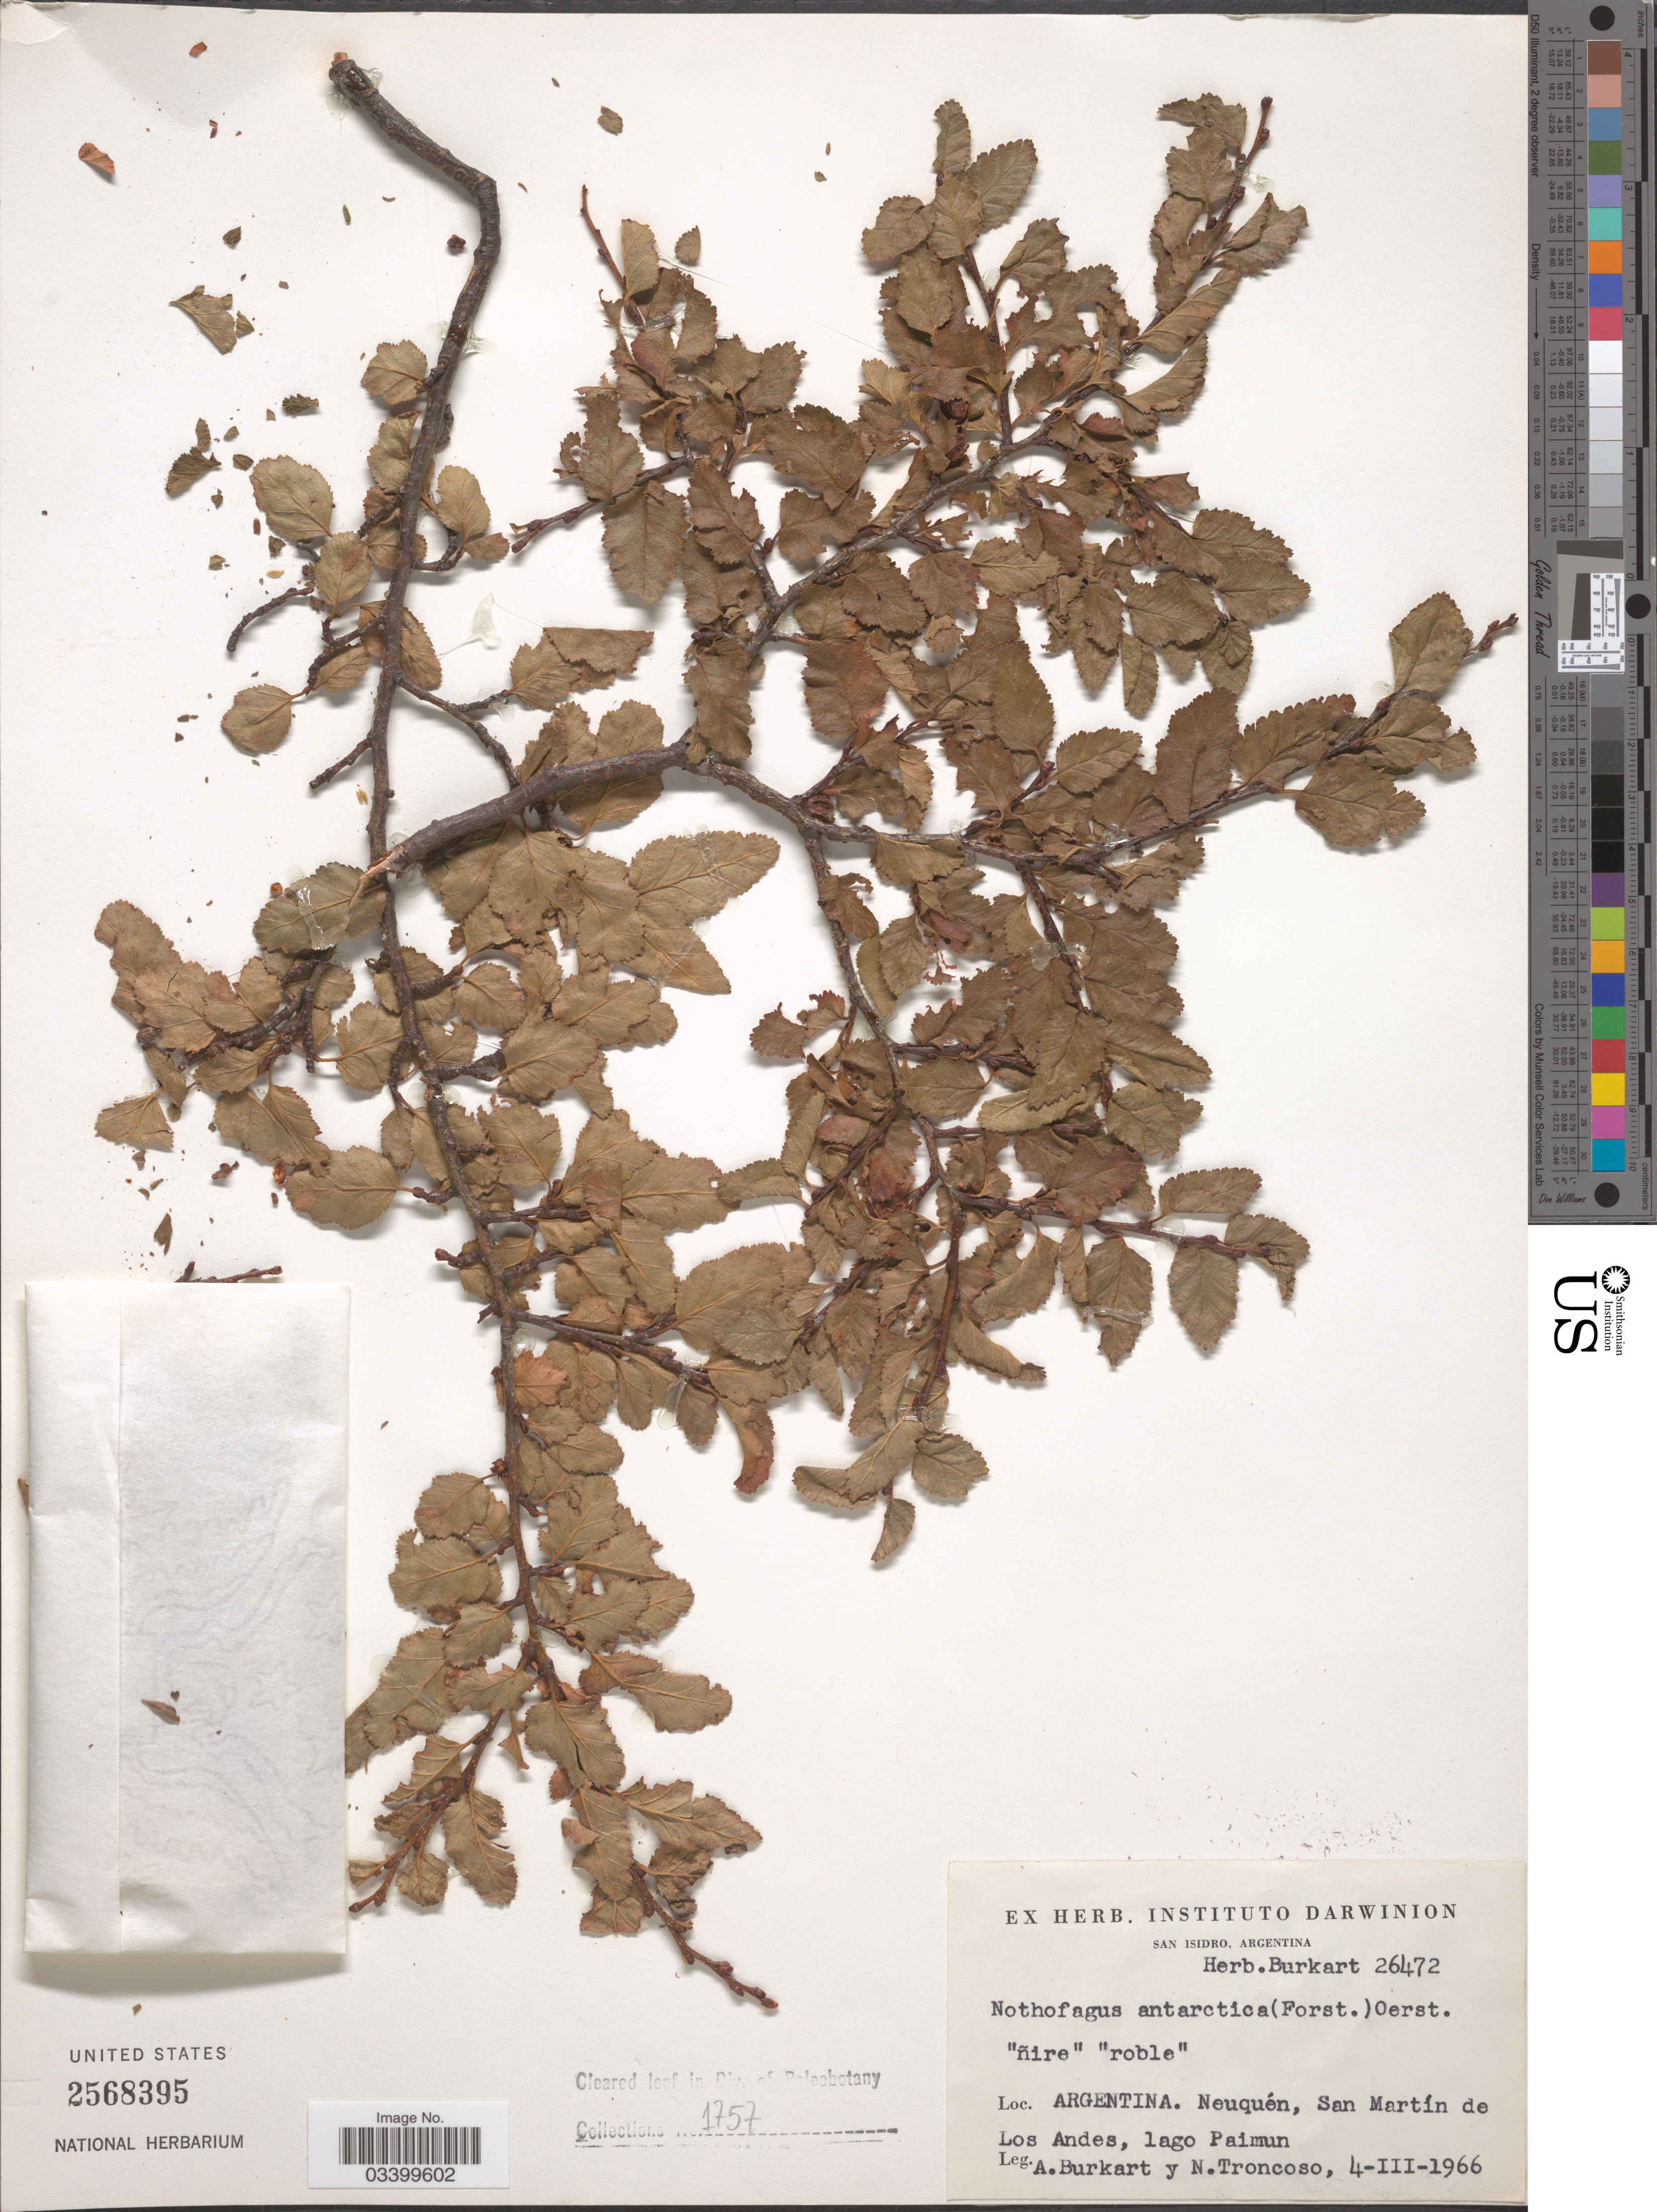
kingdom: Plantae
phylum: Tracheophyta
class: Magnoliopsida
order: Fagales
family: Nothofagaceae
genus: Nothofagus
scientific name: Nothofagus antarctica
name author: (G. Forst.) Oerst.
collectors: A. E. Burkart & N. Troncoso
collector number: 26472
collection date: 1966-03-04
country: Argentina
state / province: Neuquen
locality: San Martín de Los Andes, lago Paimun.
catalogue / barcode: US 2568395